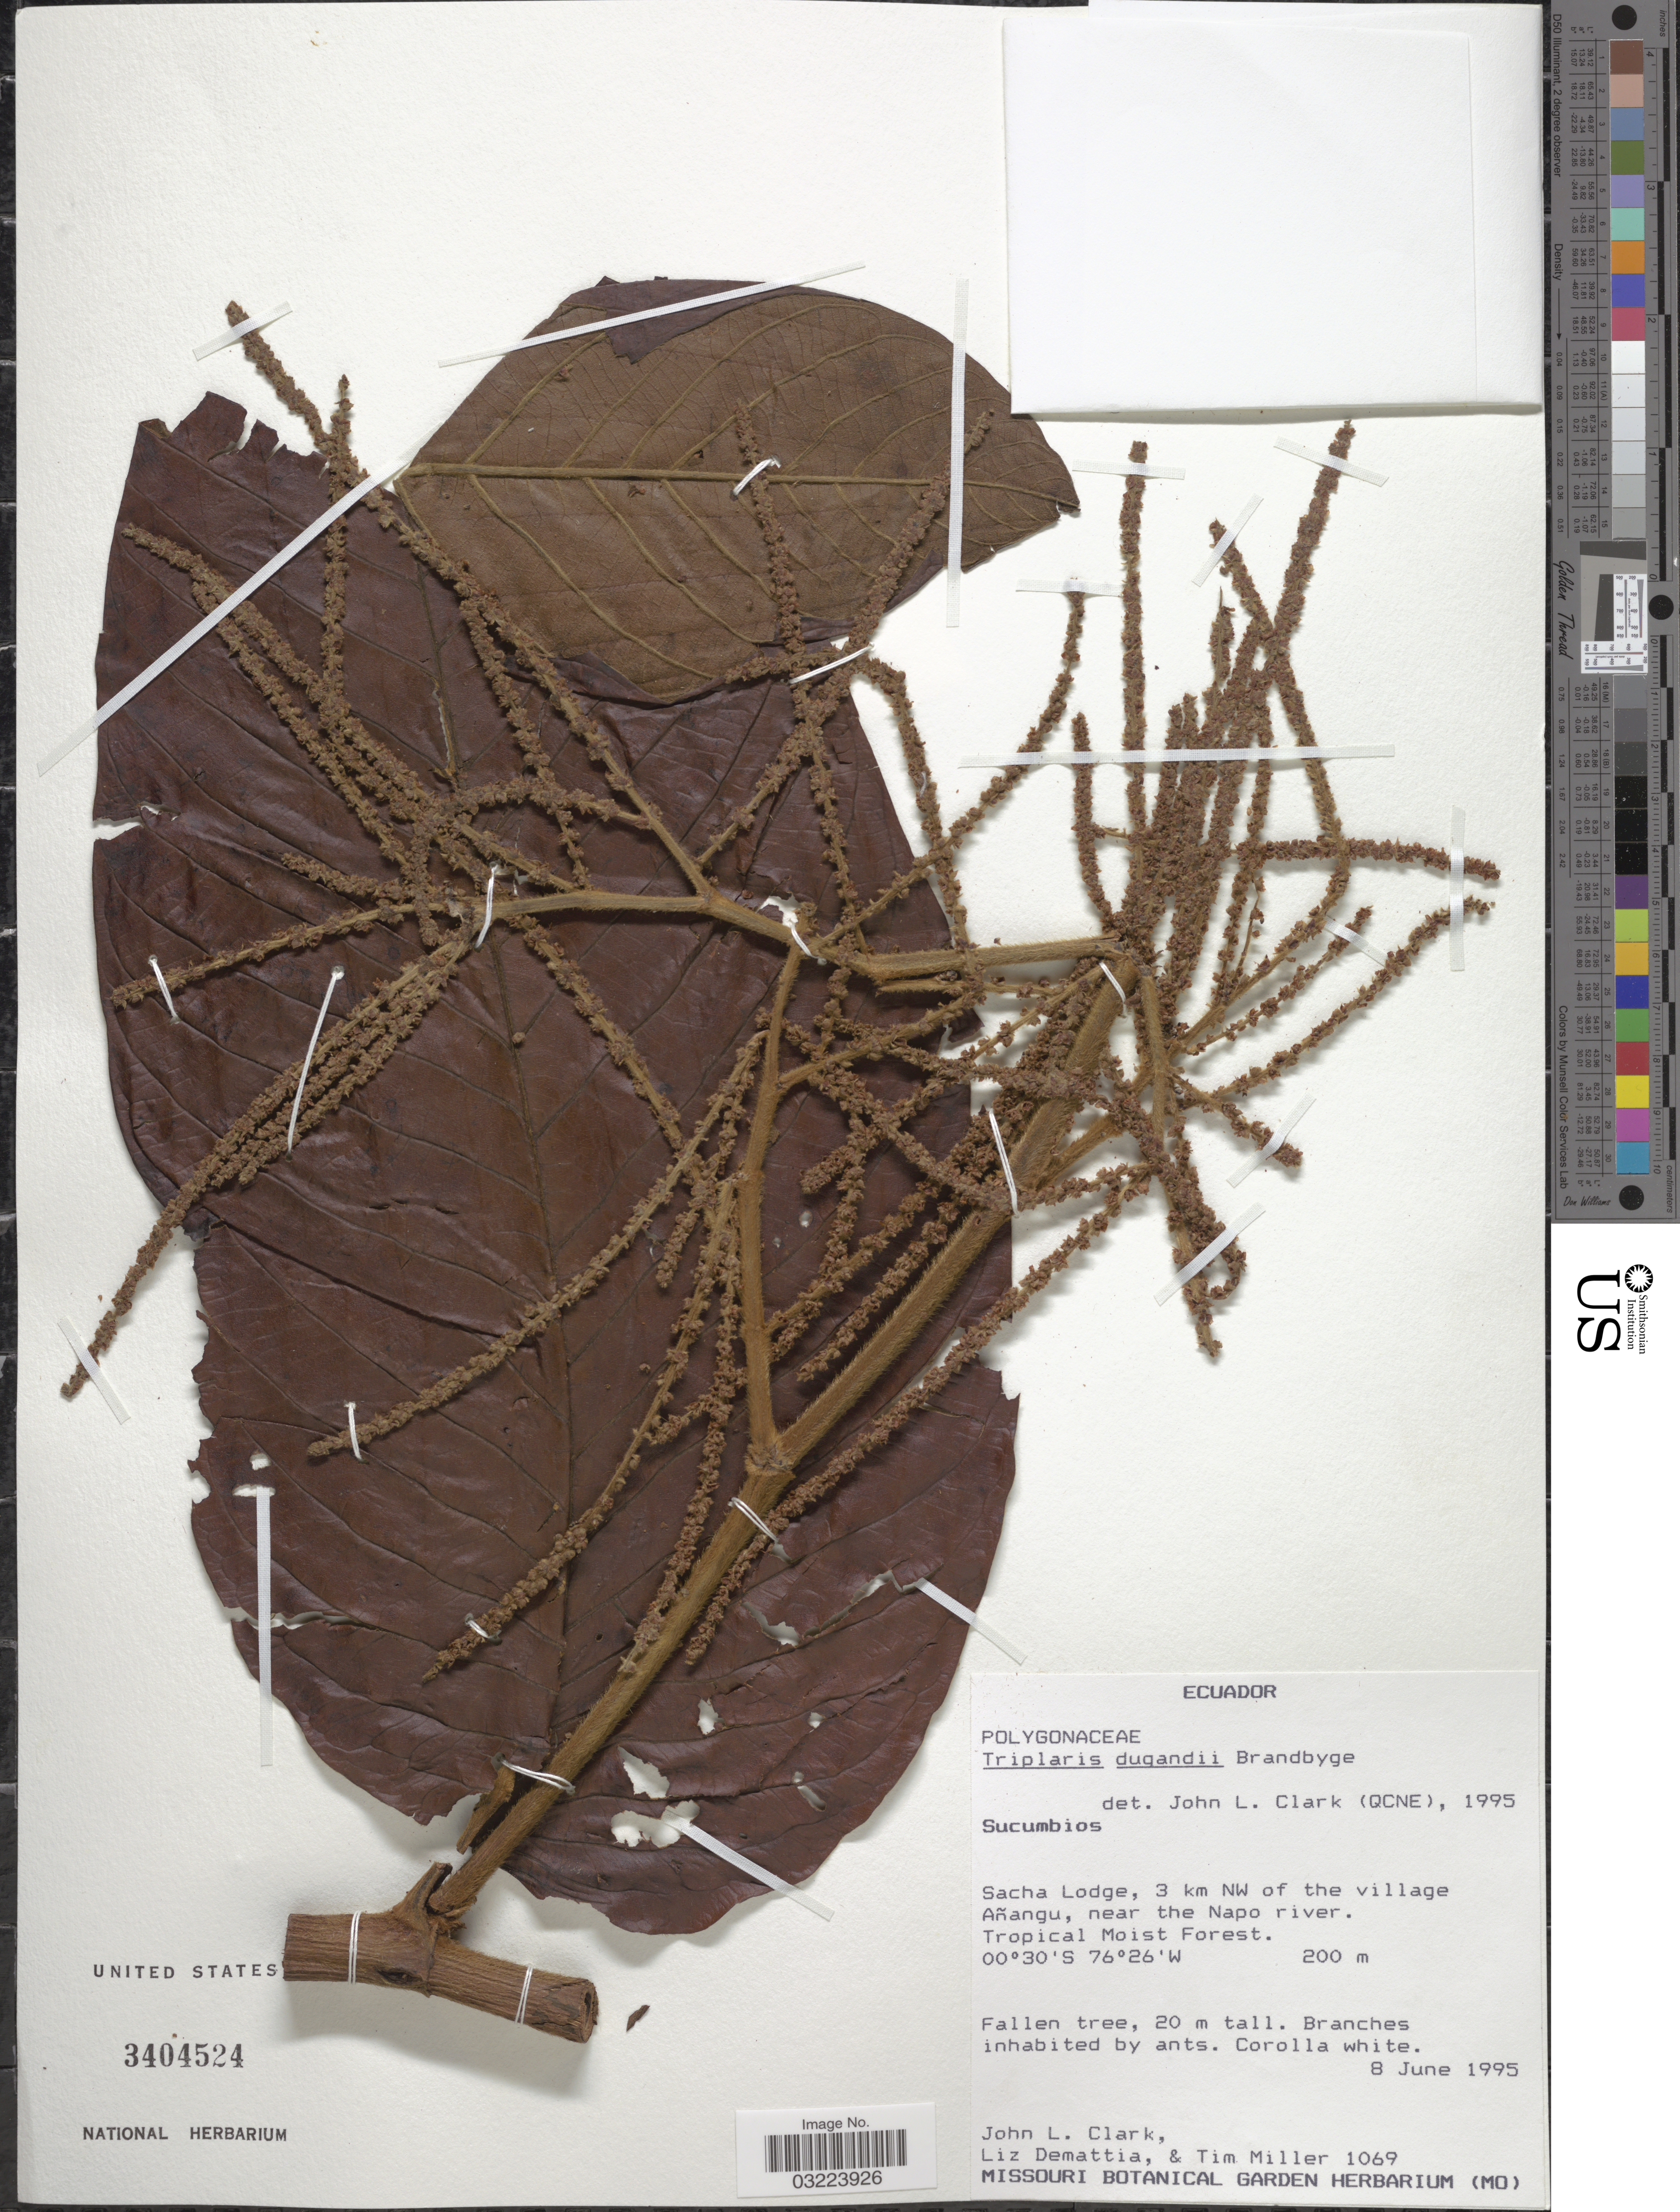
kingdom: Plantae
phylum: Tracheophyta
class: Magnoliopsida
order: Caryophyllales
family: Polygonaceae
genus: Triplaris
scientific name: Triplaris dugandii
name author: Brandbyge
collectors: J. L. Clark, L. Demattia & T. Miller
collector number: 1069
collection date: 1995-06-08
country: Ecuador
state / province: Sucumbíos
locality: Sacha Lodge, 3 km NW of the village Añangu, near the Napo river.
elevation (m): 200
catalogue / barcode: US 3404524